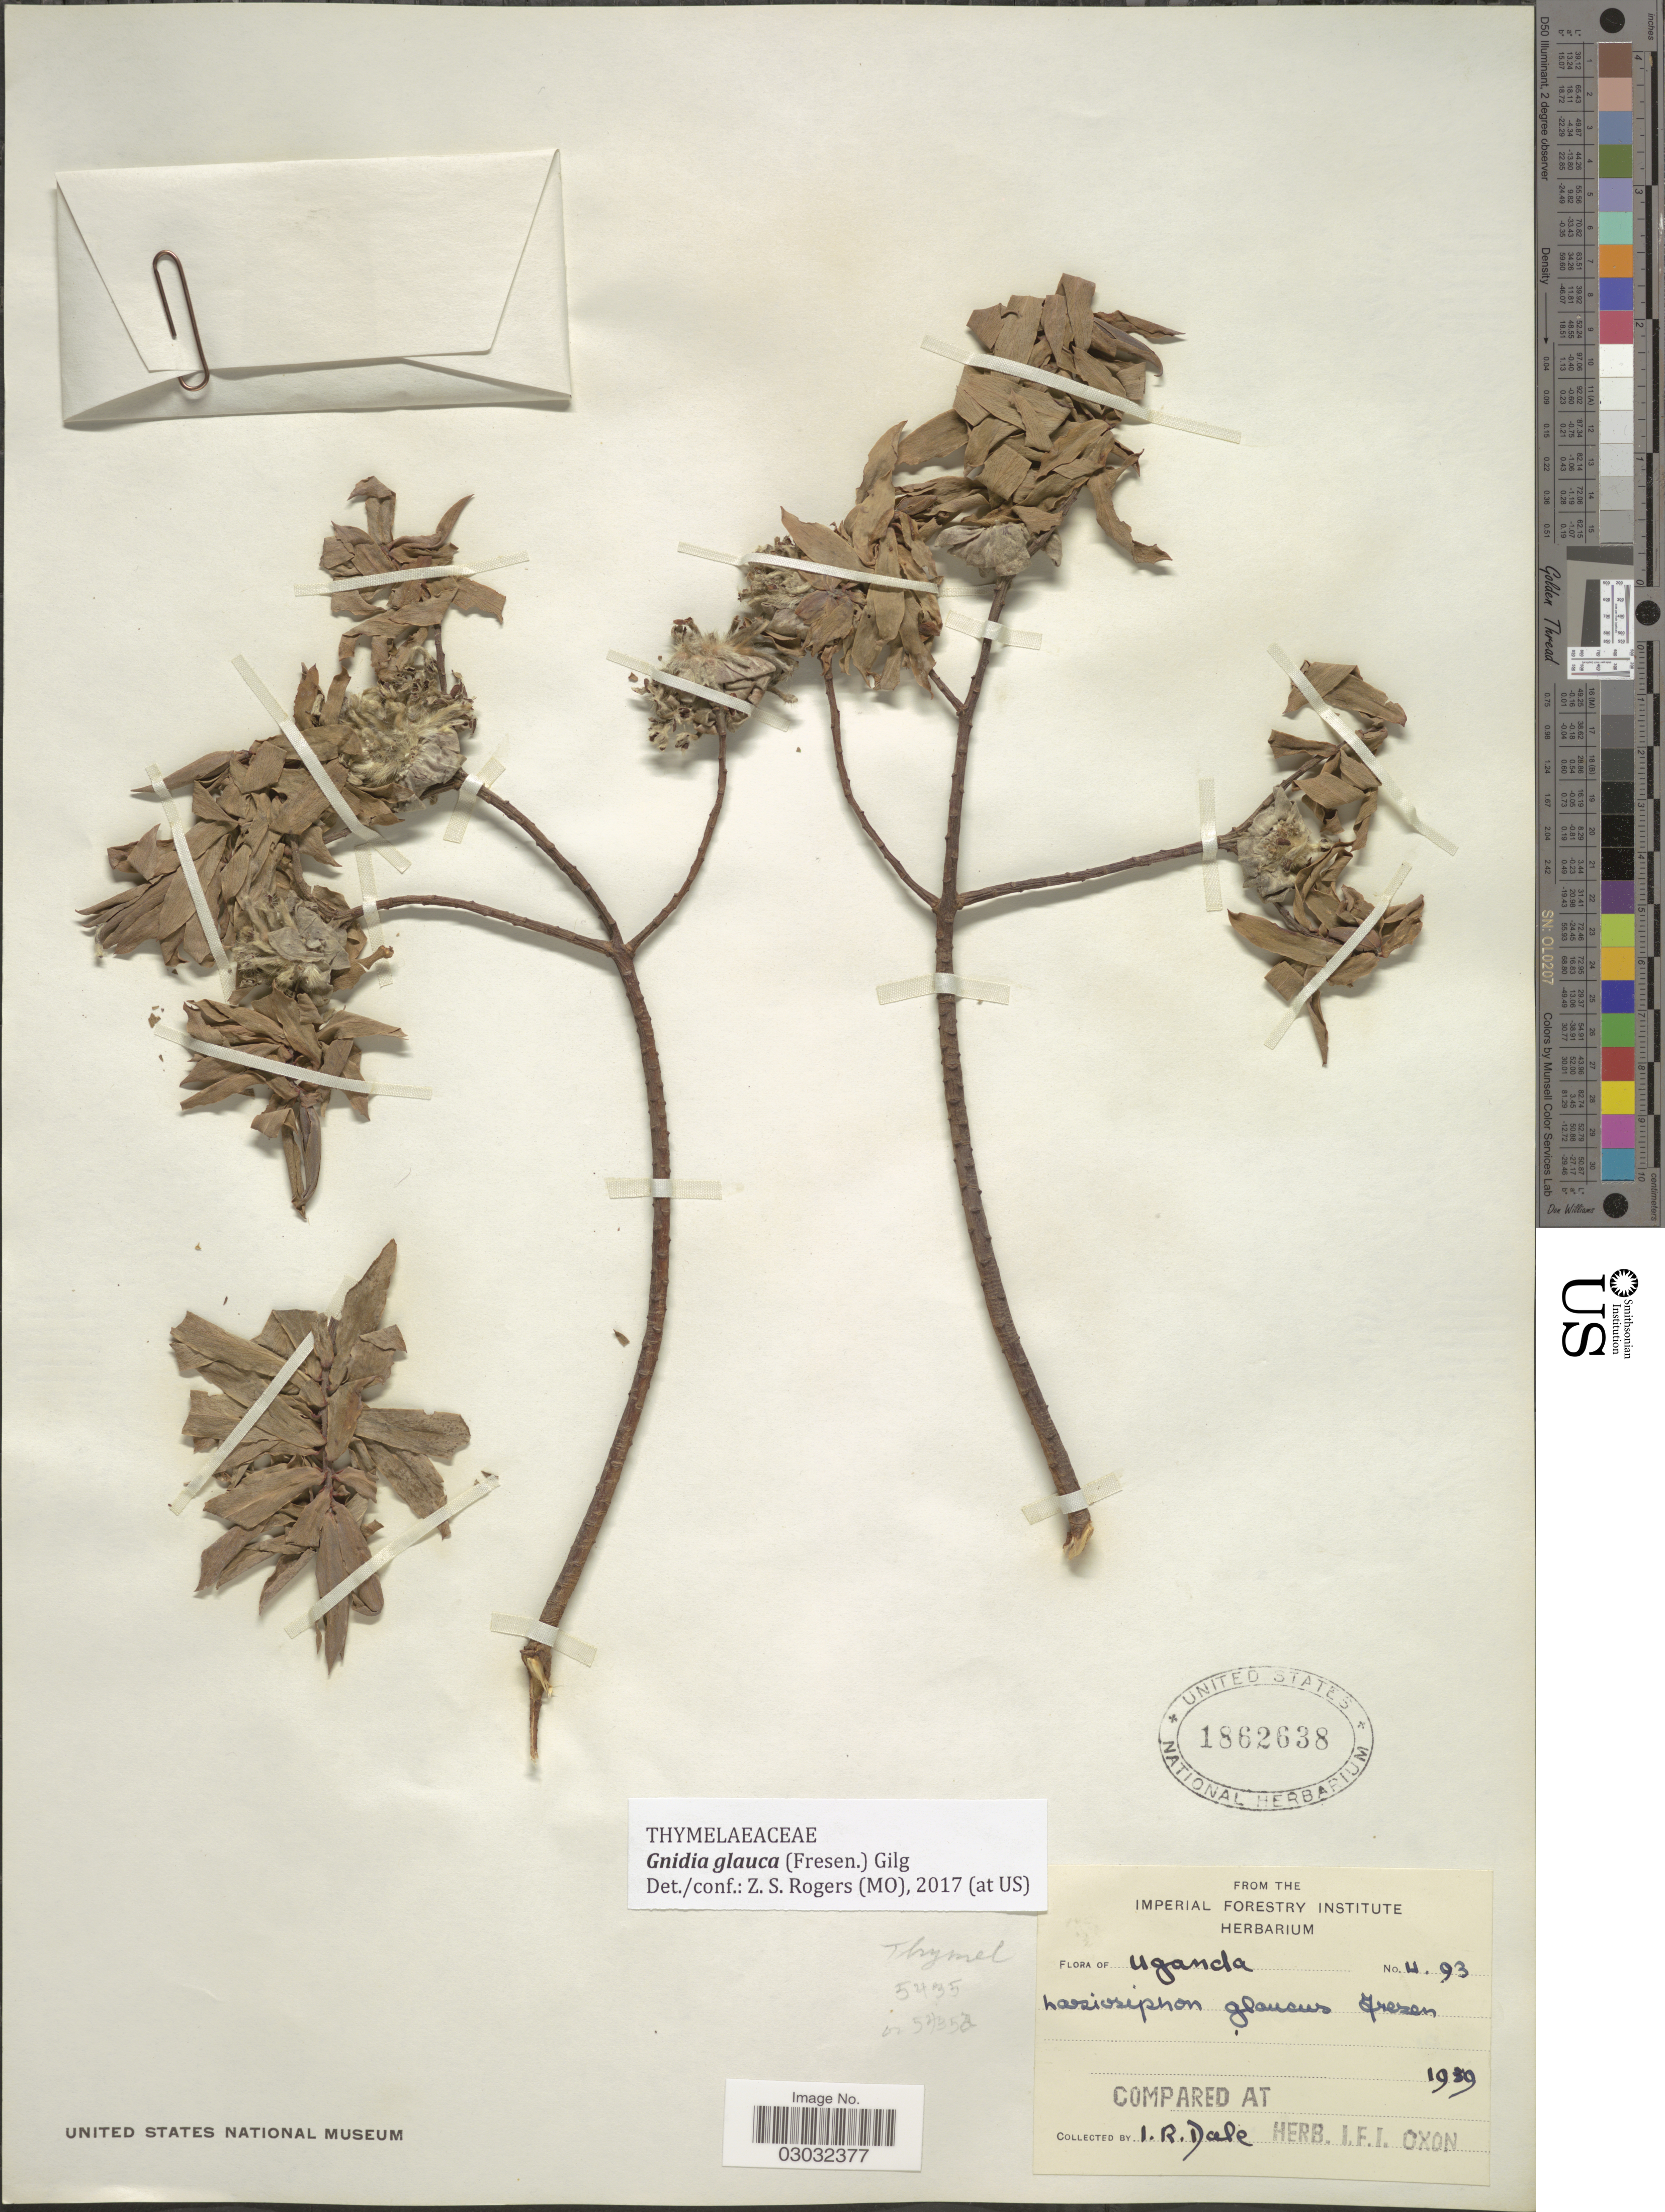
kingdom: Plantae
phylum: Tracheophyta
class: Magnoliopsida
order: Malvales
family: Thymelaeaceae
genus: Lasiosiphon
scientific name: Lasiosiphon glaucus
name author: Fresen.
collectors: I. Dale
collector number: U.93*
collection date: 1939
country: Uganda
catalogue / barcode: US 1862638